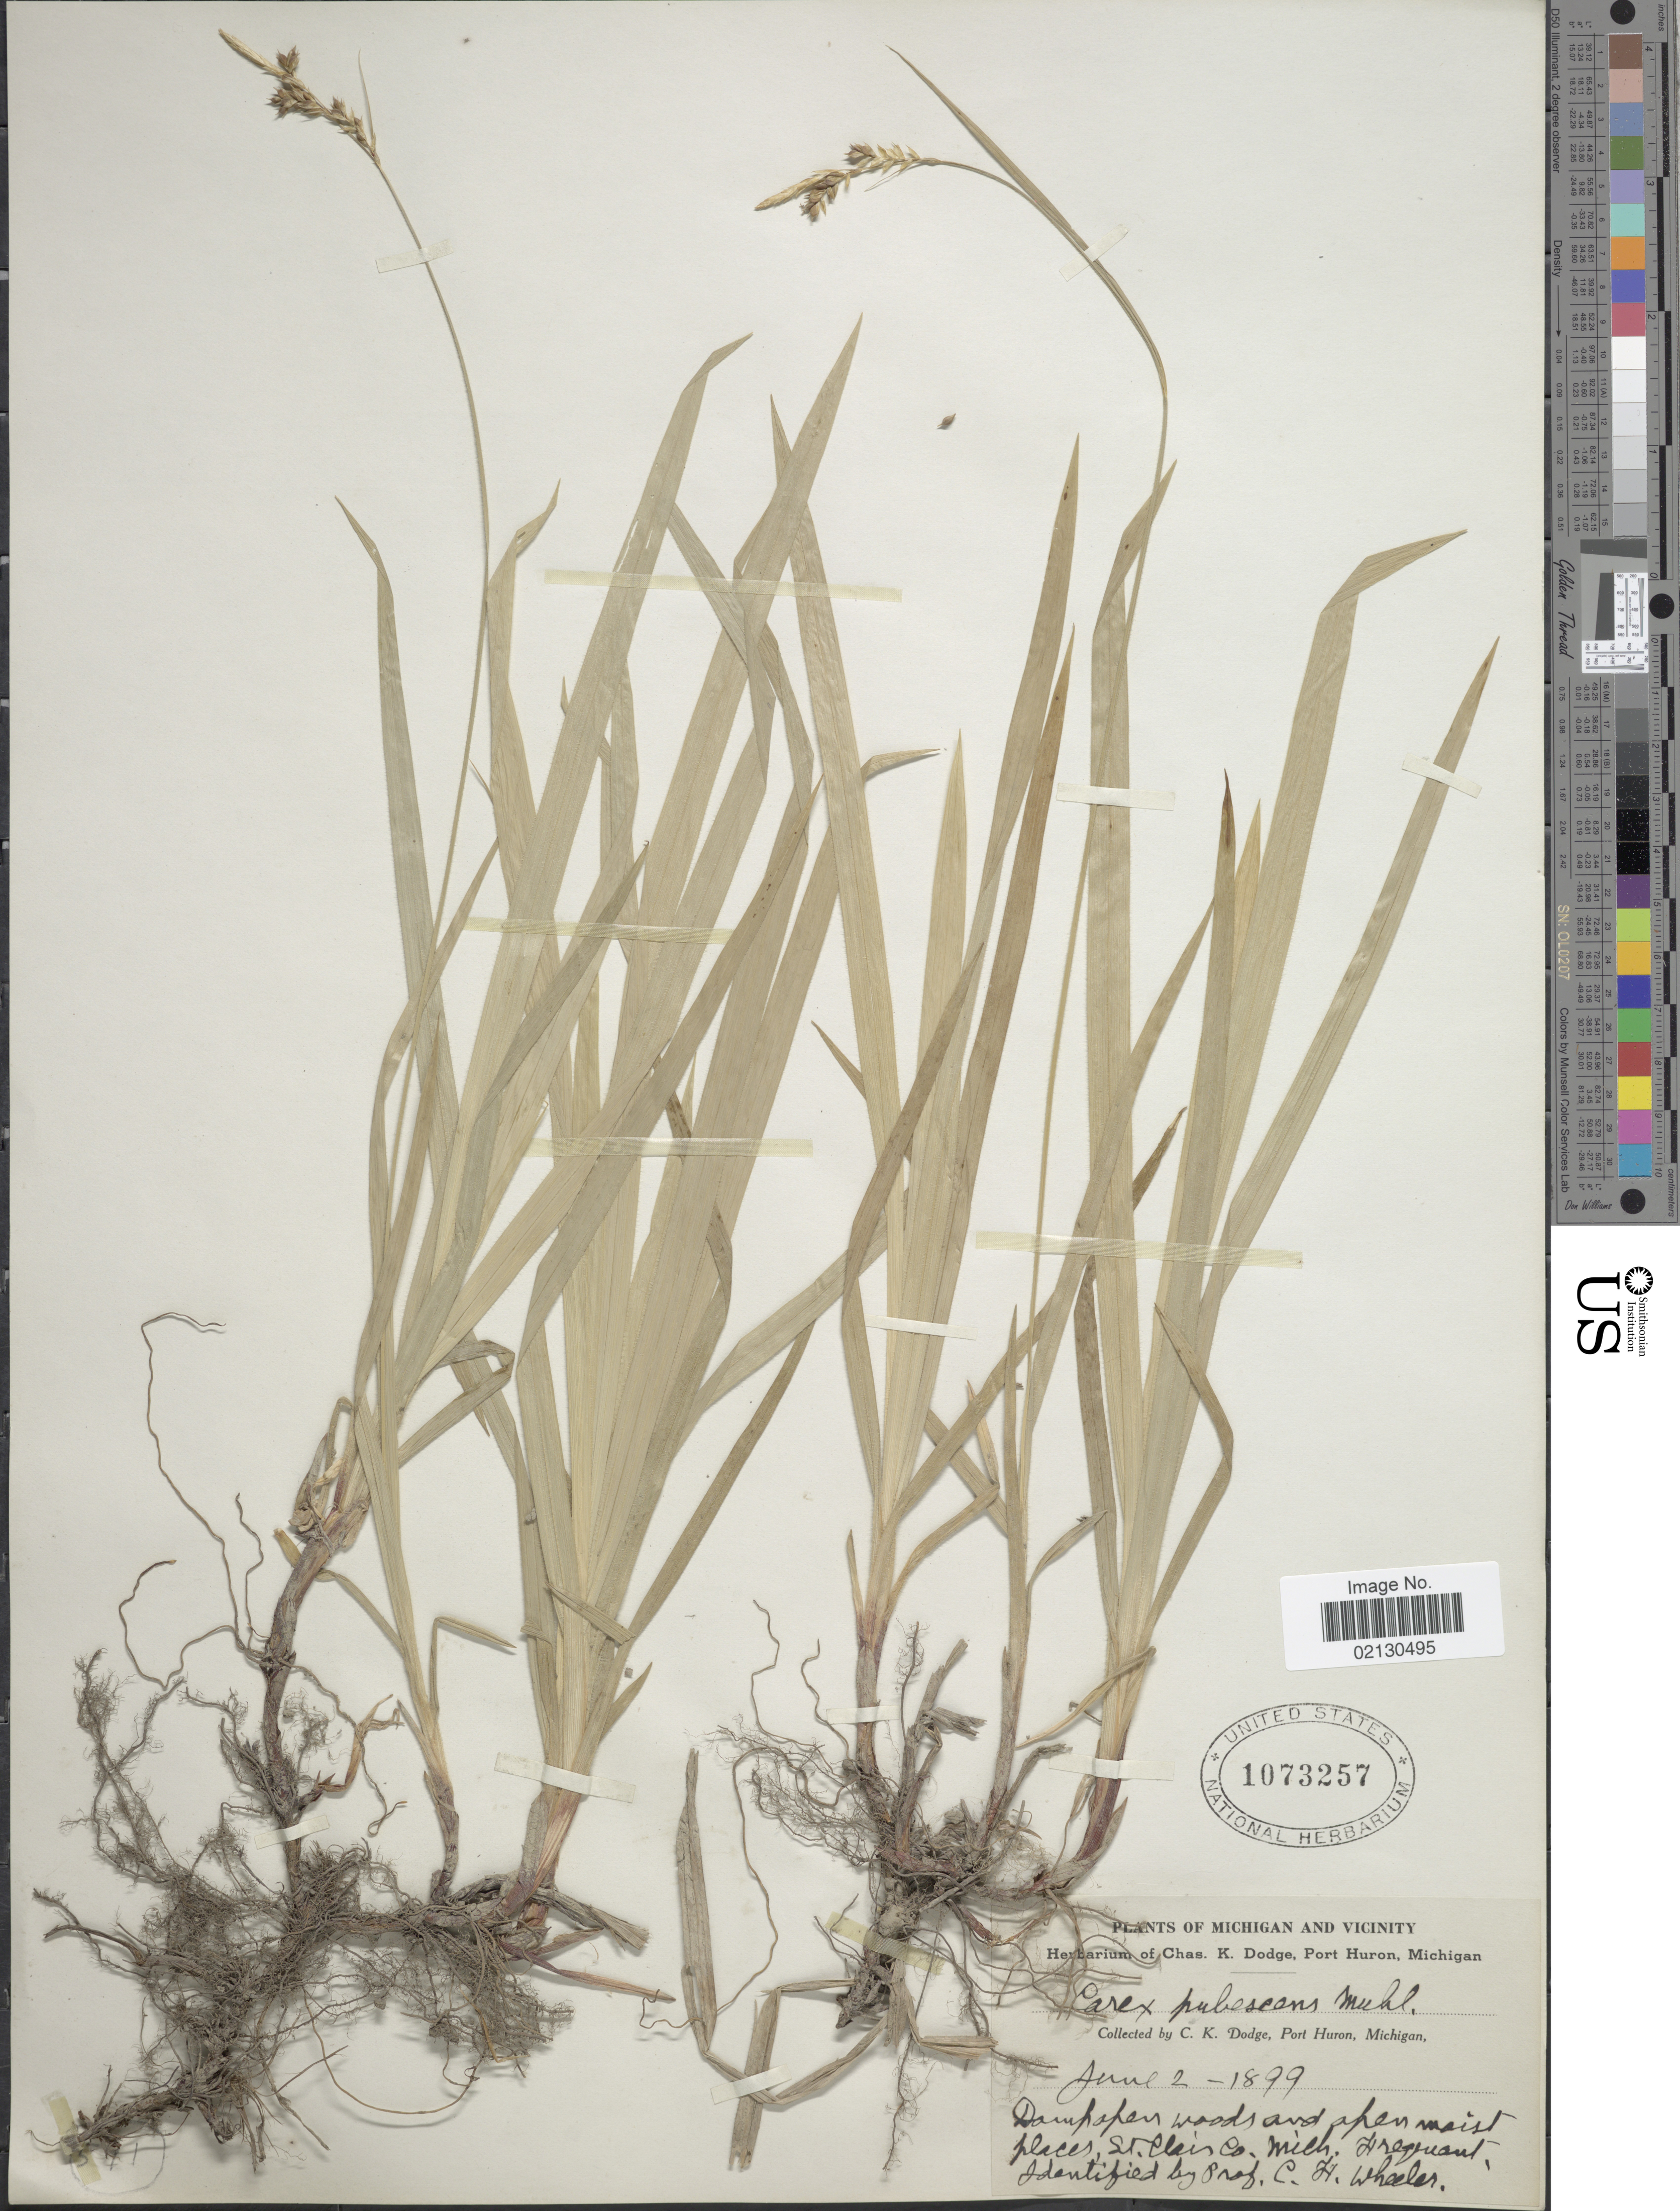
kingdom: Plantae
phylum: Tracheophyta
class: Liliopsida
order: Poales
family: Cyperaceae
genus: Carex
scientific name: Carex hirtifolia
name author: Mack.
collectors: C. K. Dodge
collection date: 1899-06-02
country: United States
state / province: Michigan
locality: St. Clair Co. Michigan and vicinity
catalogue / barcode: US 1073257